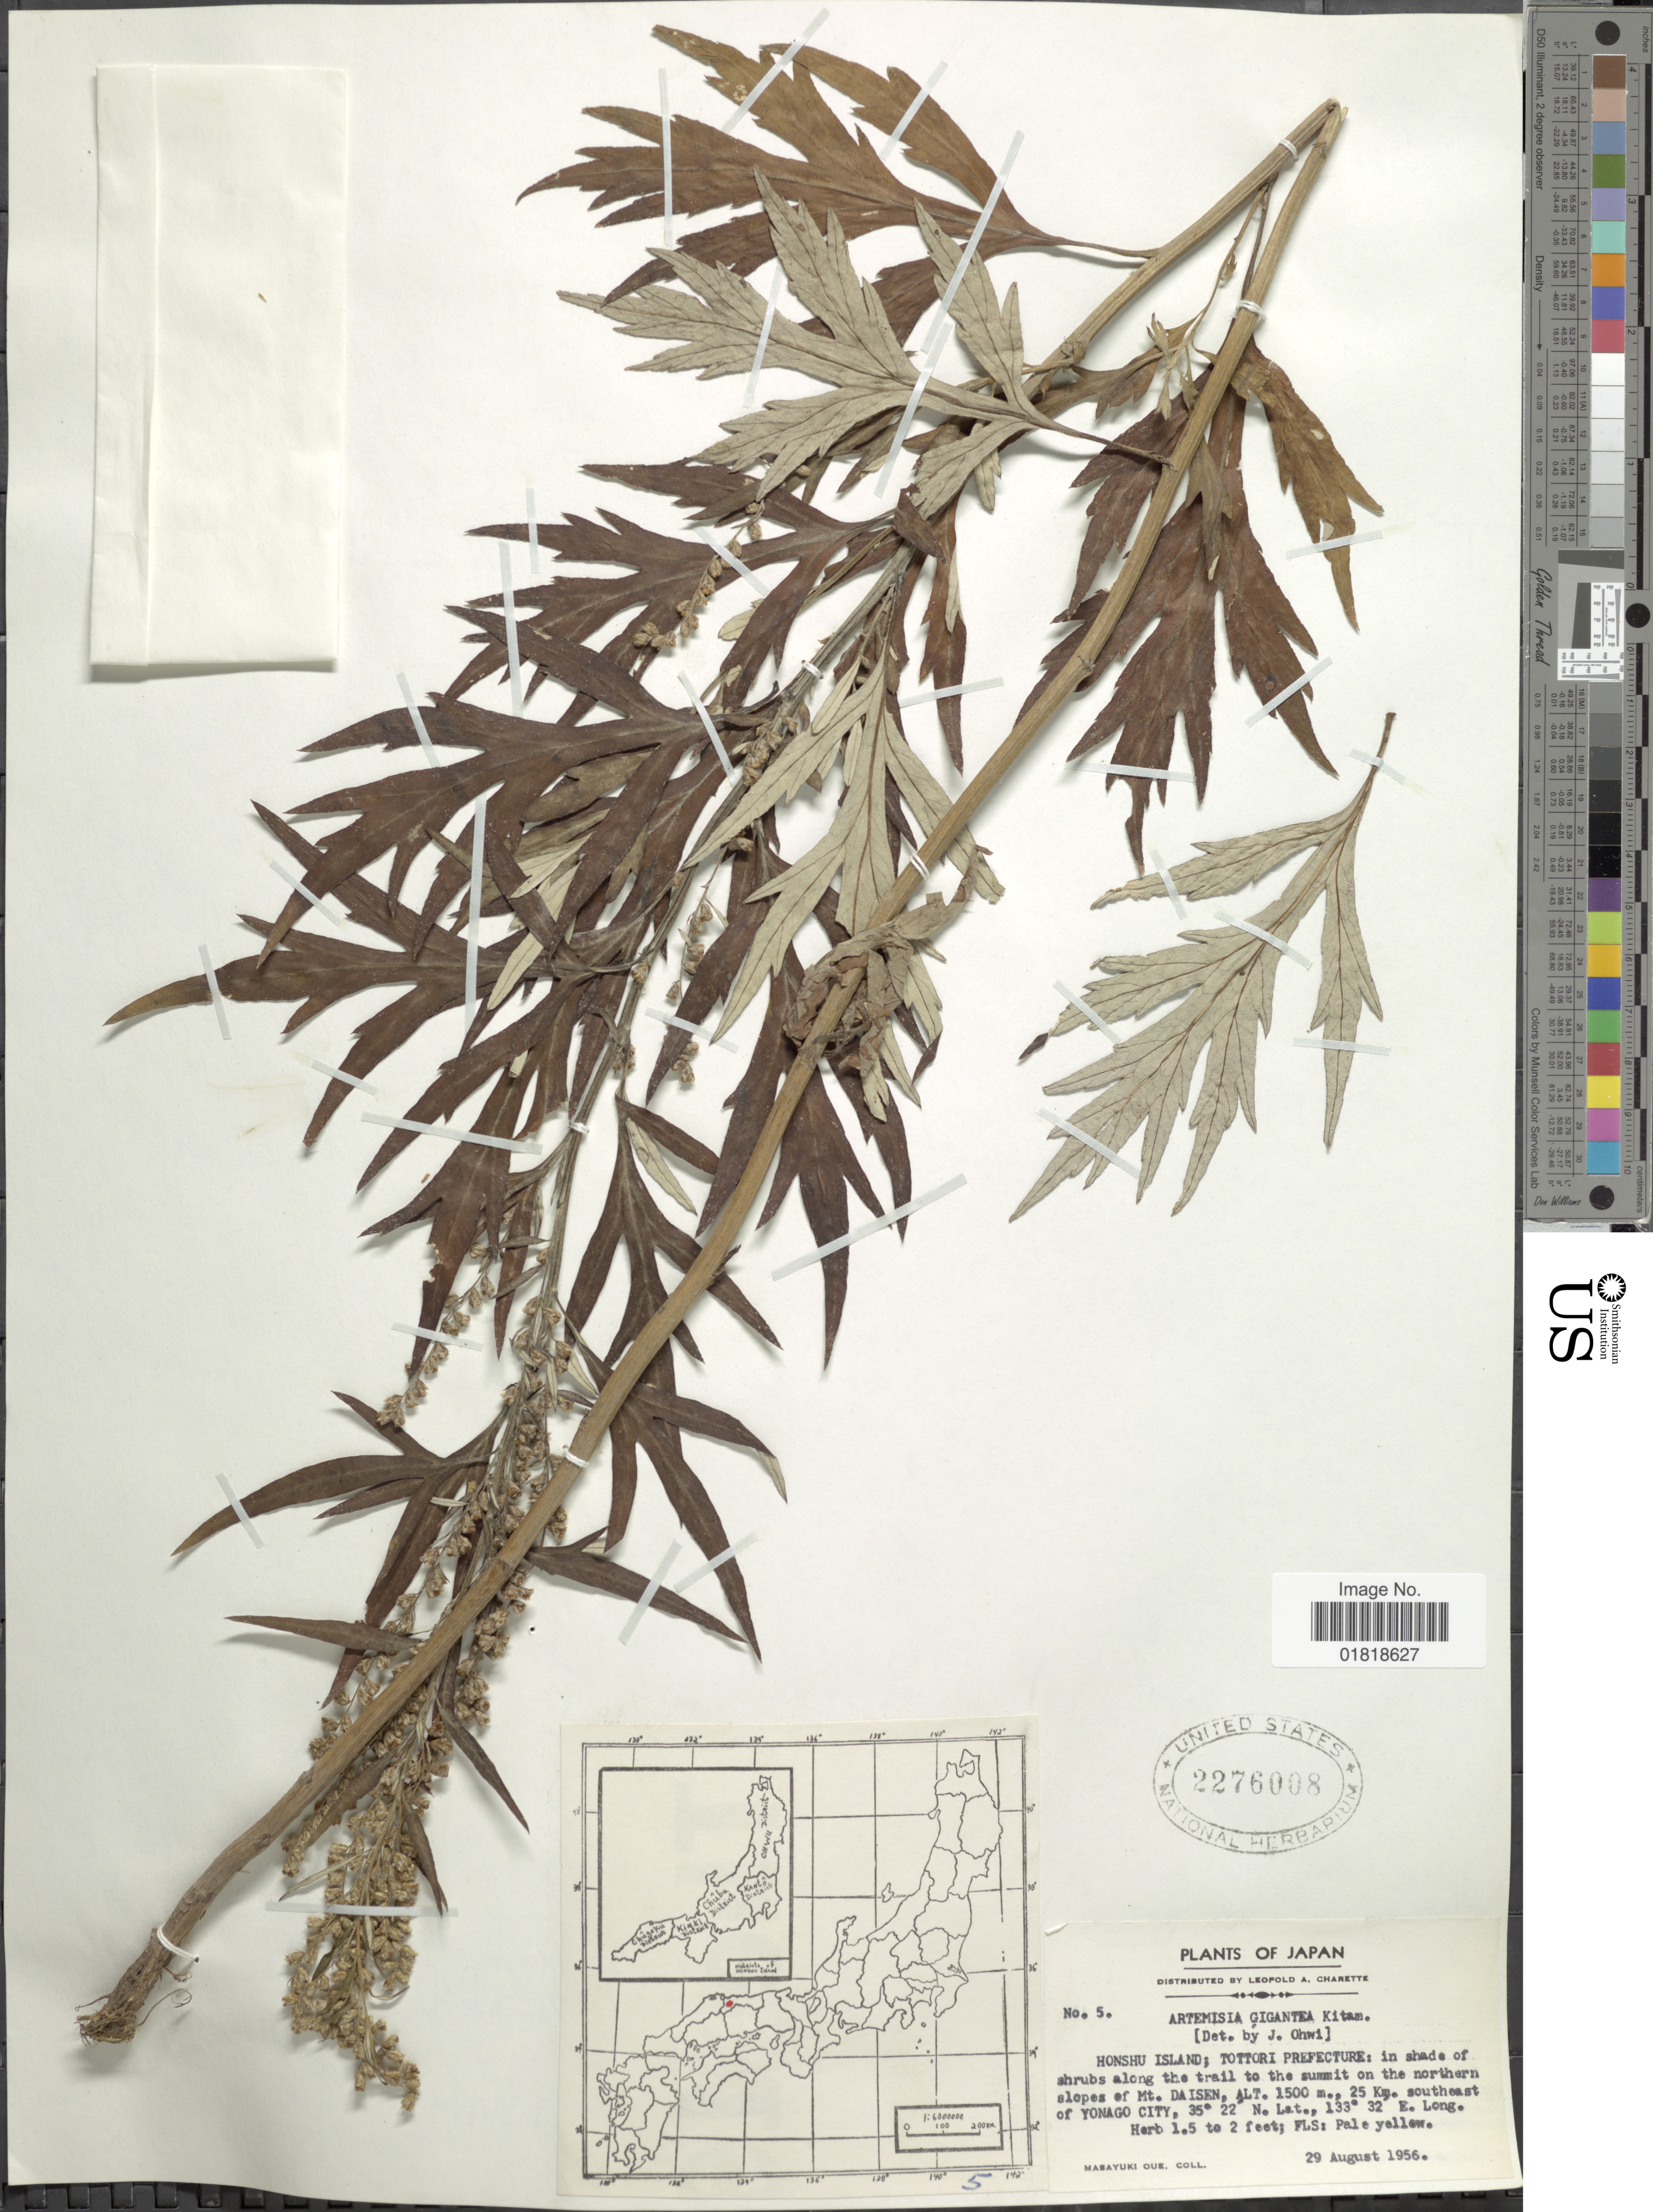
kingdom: Plantae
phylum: Tracheophyta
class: Magnoliopsida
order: Asterales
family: Asteraceae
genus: Artemisia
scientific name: Artemisia gigantea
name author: Kitam.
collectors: M. Oue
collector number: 5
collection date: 1956-08-29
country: Japan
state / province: Tottori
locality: Tottori prefecture: in shade of shrubs along the trail to the summit on the northern slopes of Mt. Daisen, 25 km southeast of Yonago City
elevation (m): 1500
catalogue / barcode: US 2276008